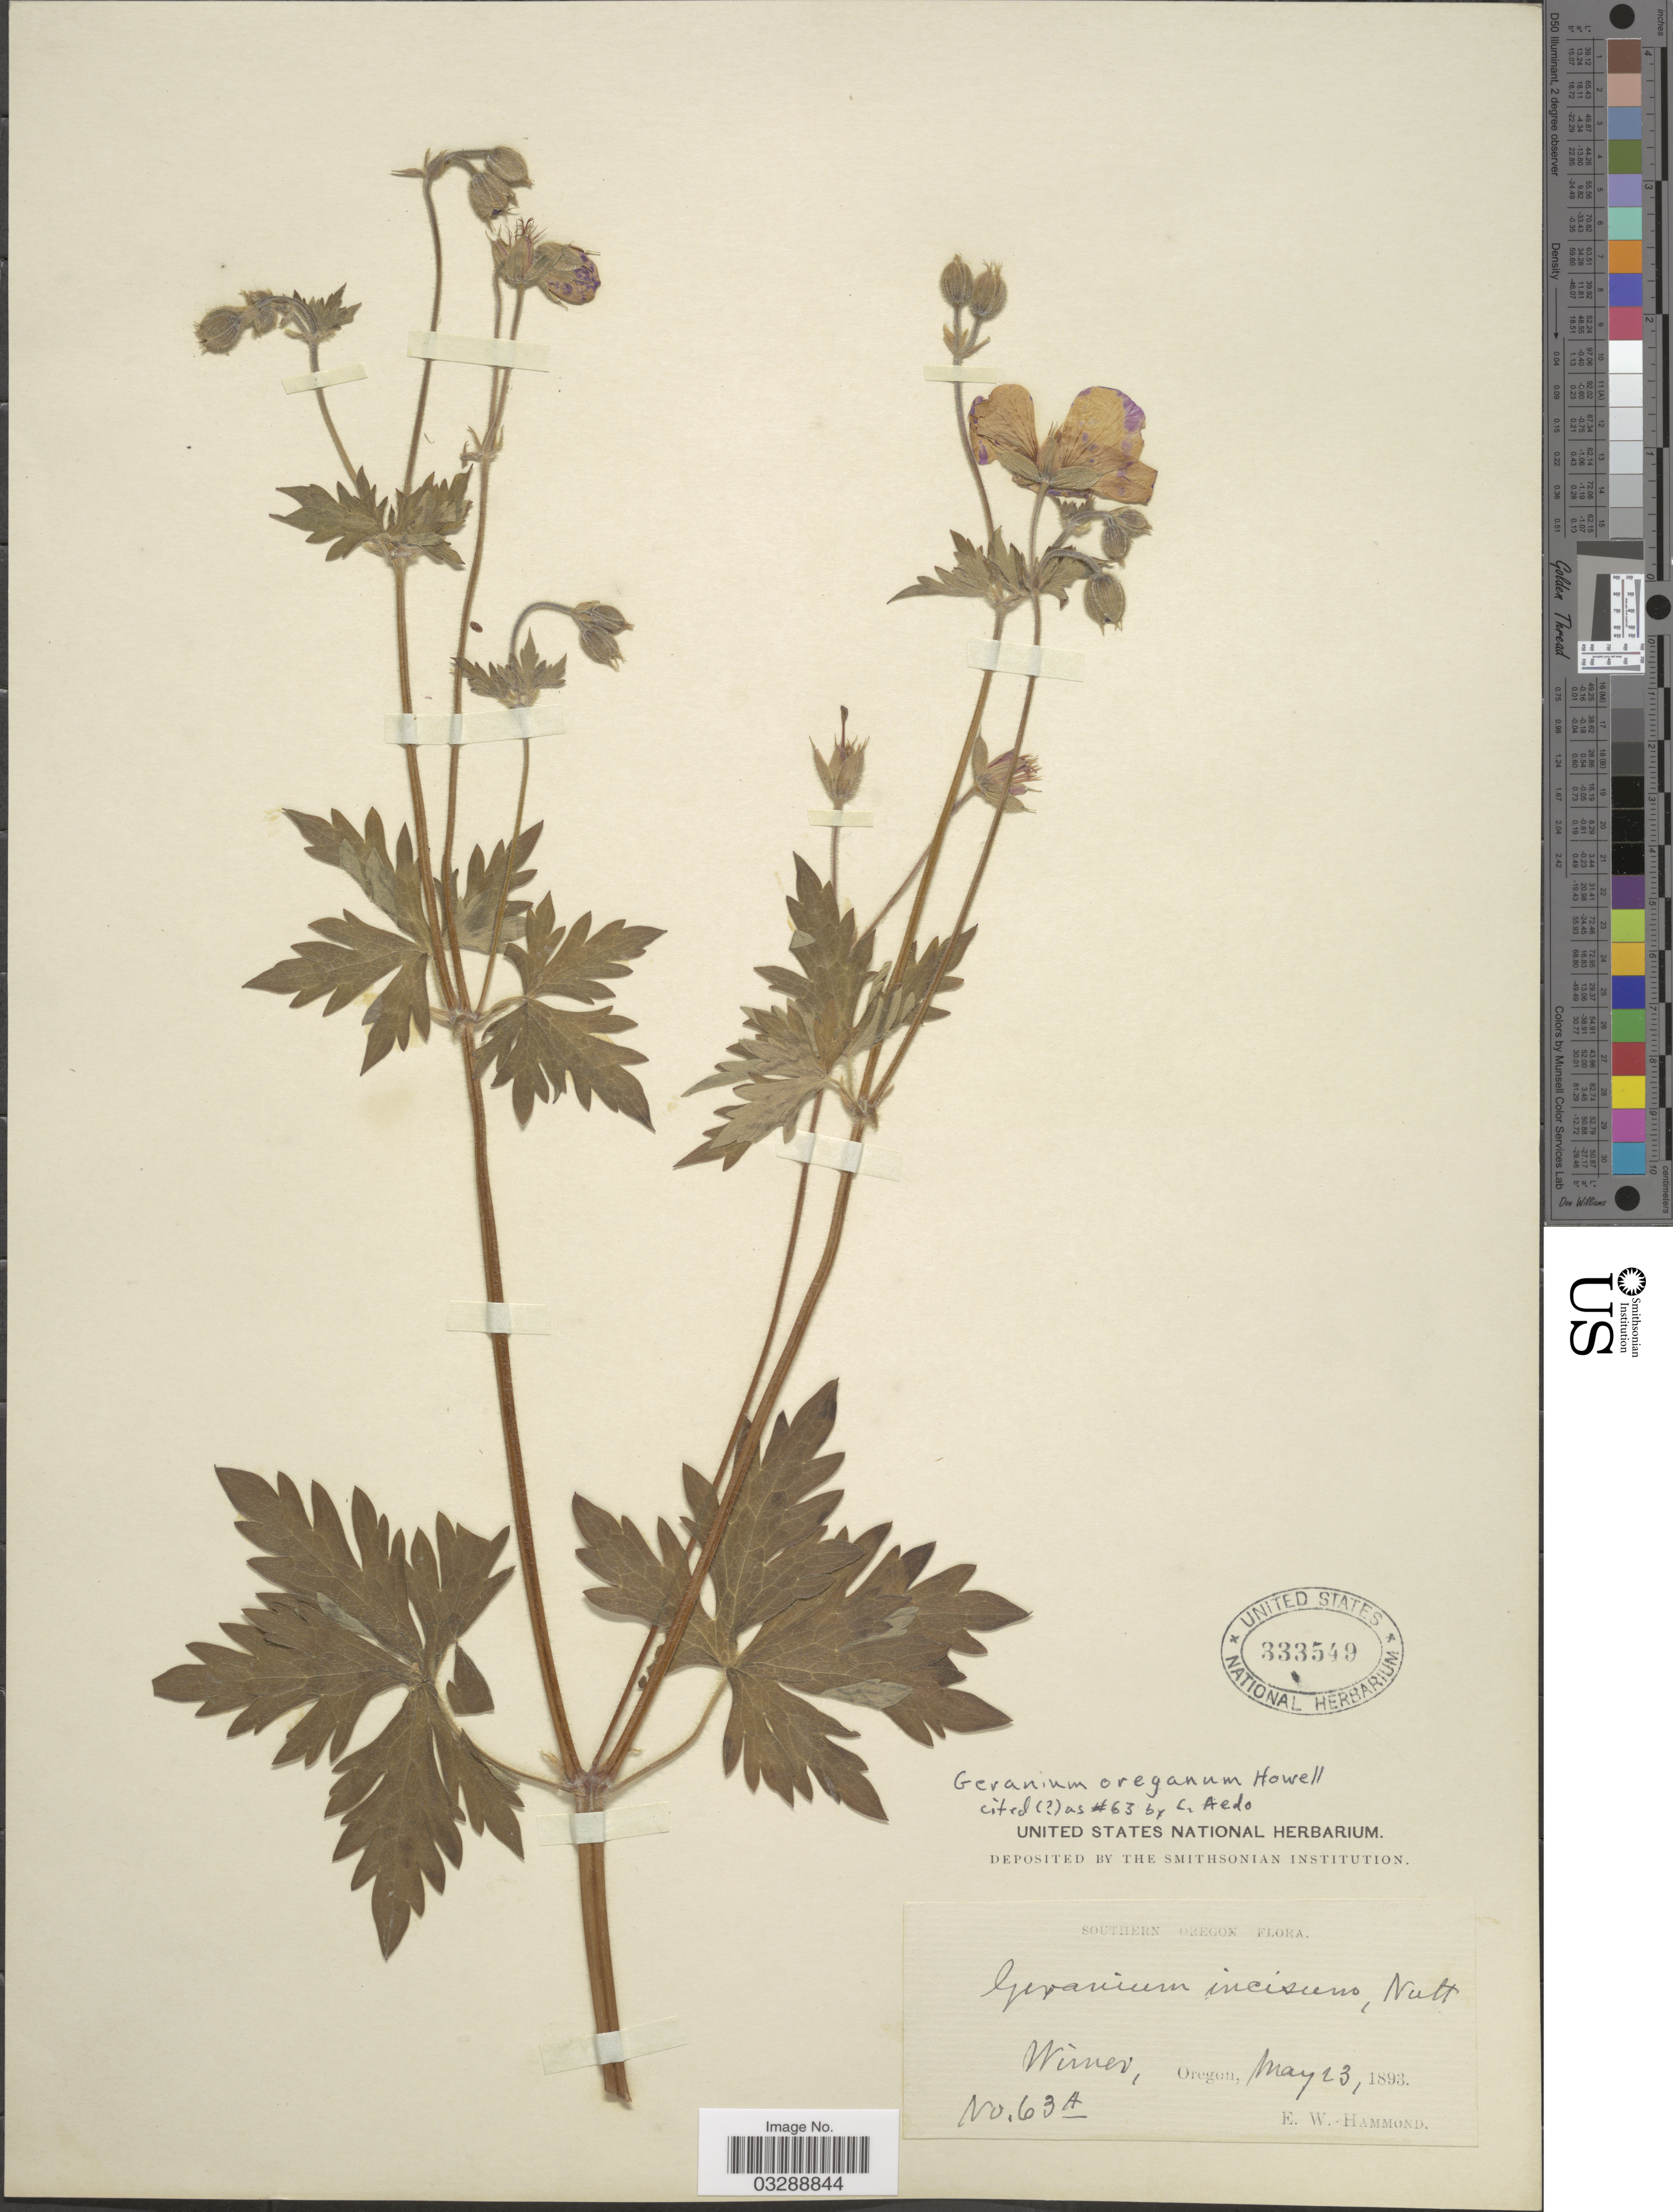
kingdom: Plantae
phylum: Tracheophyta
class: Magnoliopsida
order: Geraniales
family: Geraniaceae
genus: Geranium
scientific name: Geranium oreganum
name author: Howell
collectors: E. Hammond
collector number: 63A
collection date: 1893-05-23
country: United States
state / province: Oregon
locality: Southern Oregon. Wimer.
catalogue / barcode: US 333549